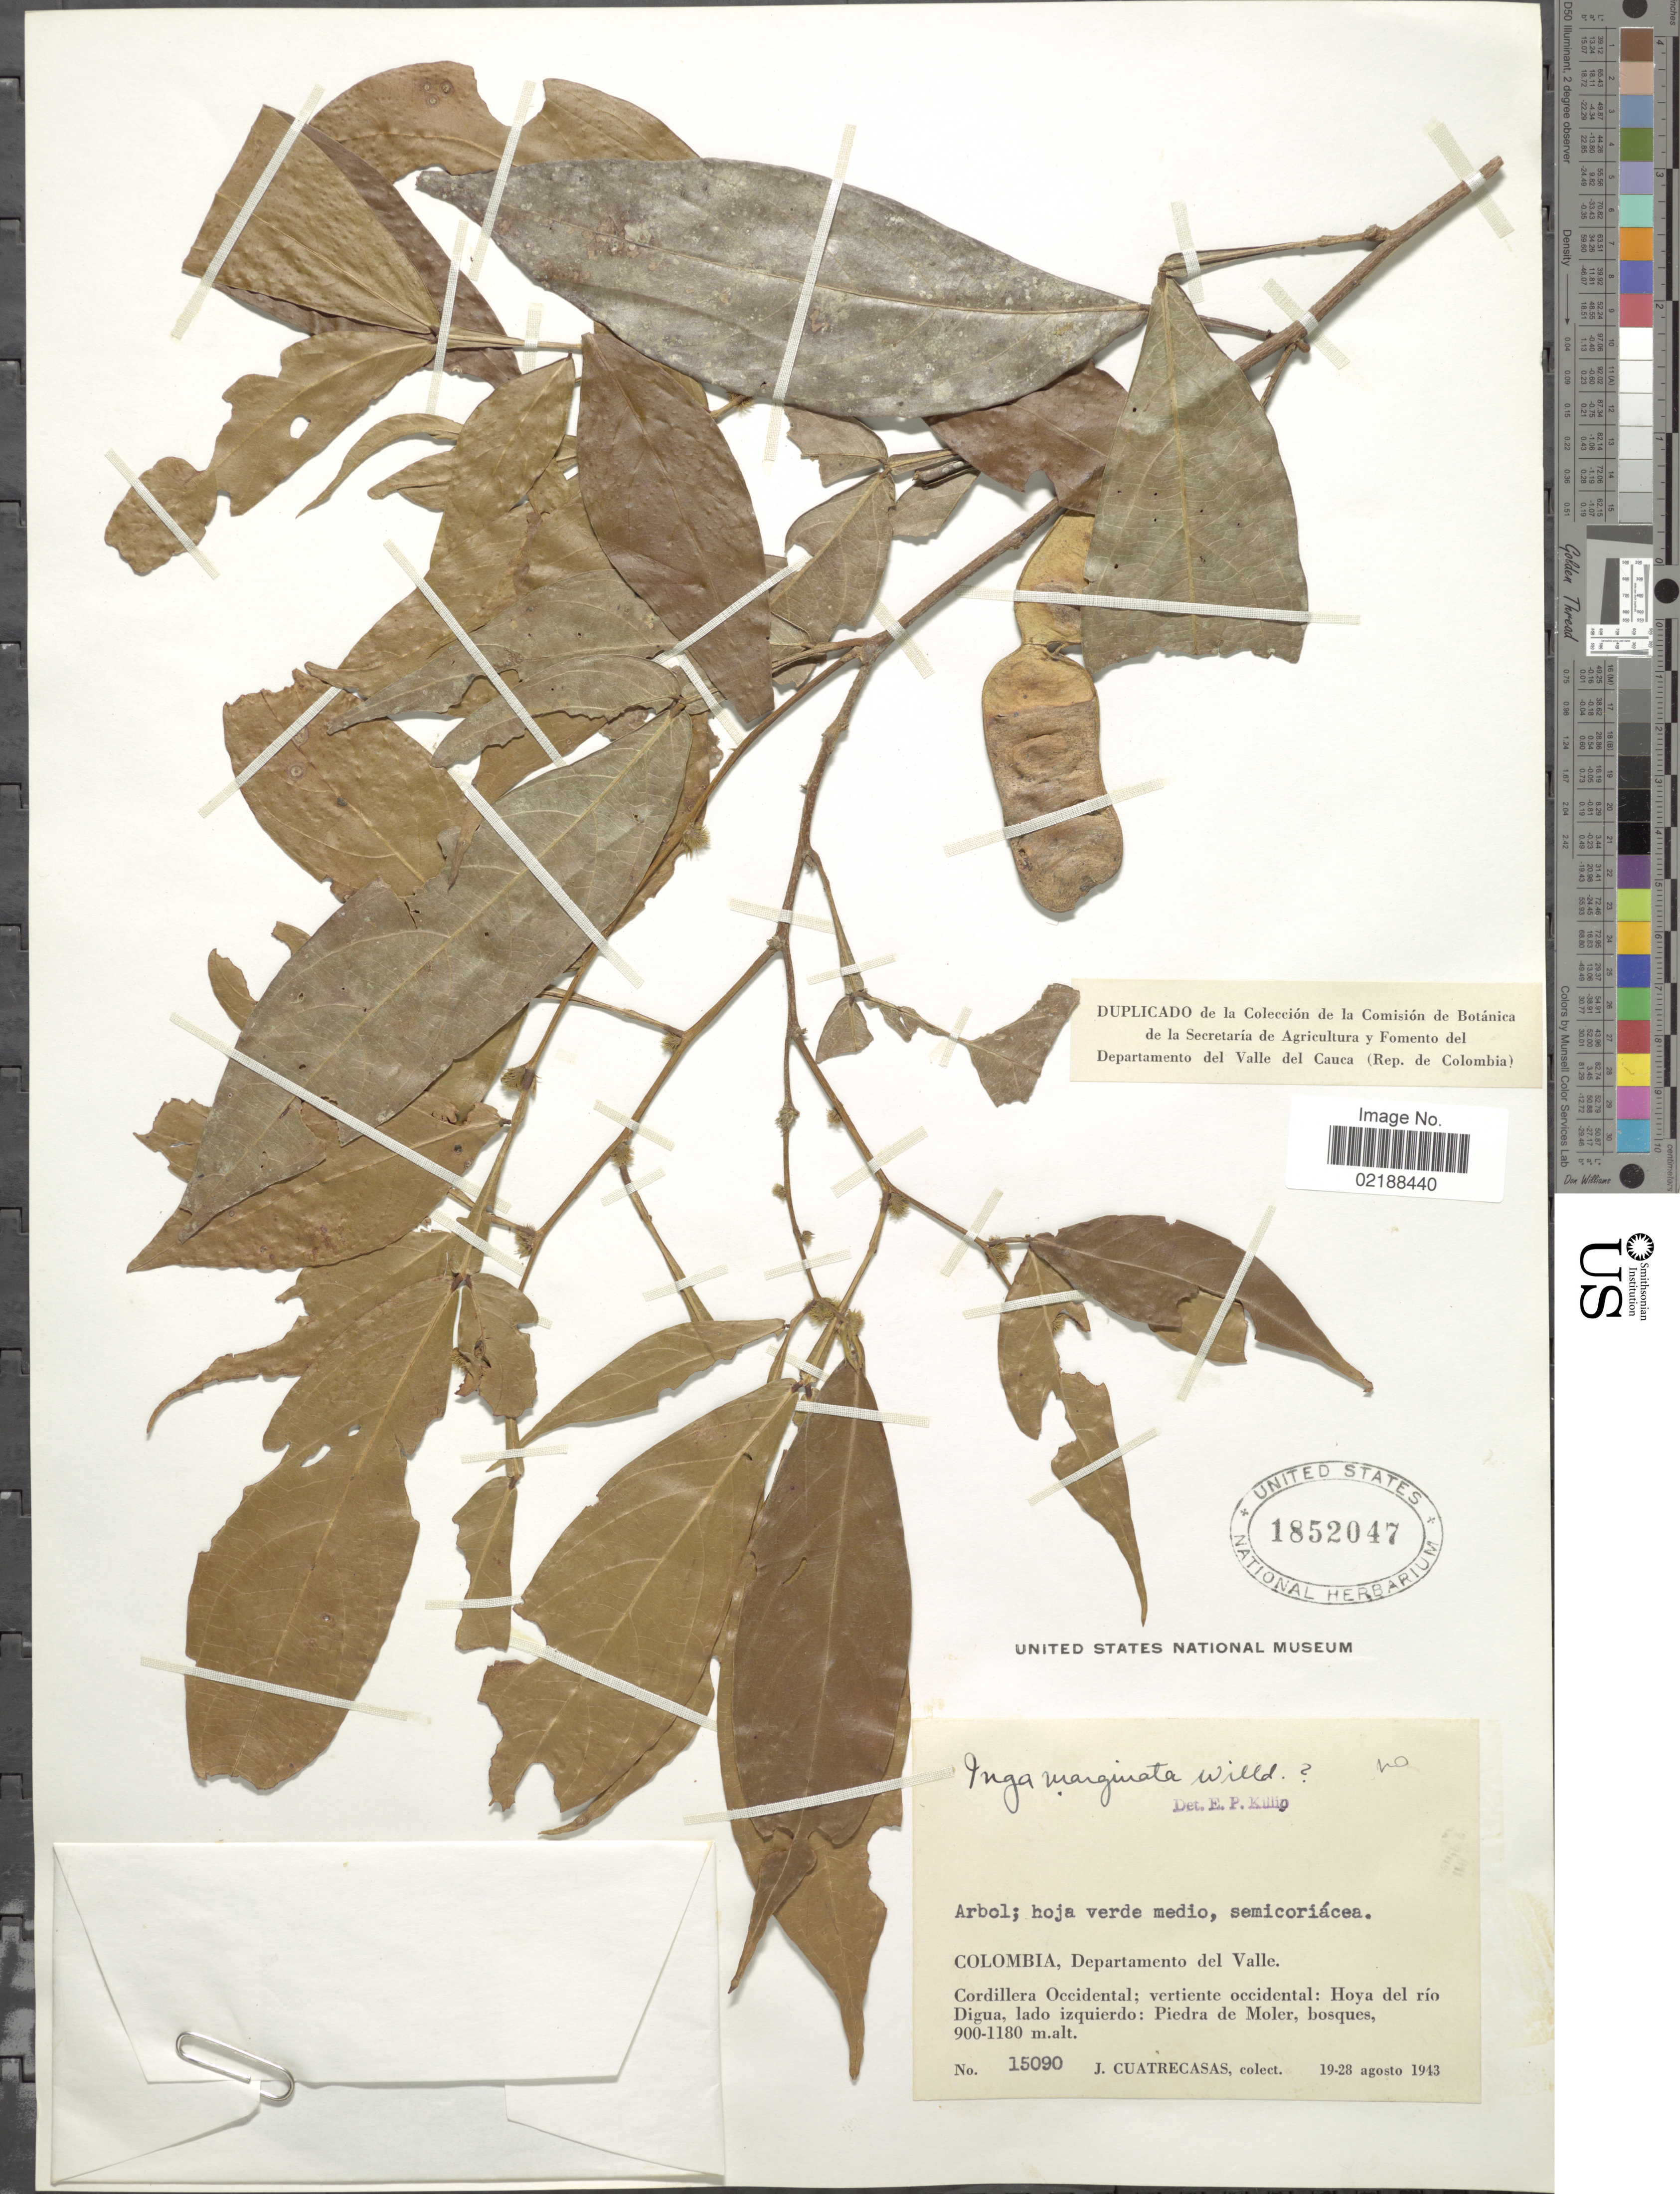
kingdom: Plantae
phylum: Tracheophyta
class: Magnoliopsida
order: Fabales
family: Fabaceae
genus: Inga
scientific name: Inga marginata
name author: Willd.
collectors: J. Cuatrecasas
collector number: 15090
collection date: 1943-08-19/1943-08-28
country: Colombia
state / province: Valle del Cauca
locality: Departamento del Valle. Cordillera Occidental; vertiente occidental: Hoya del río Digua, lado izquierdo: Piedra de Moler, bosques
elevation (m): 900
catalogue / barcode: US 1852047